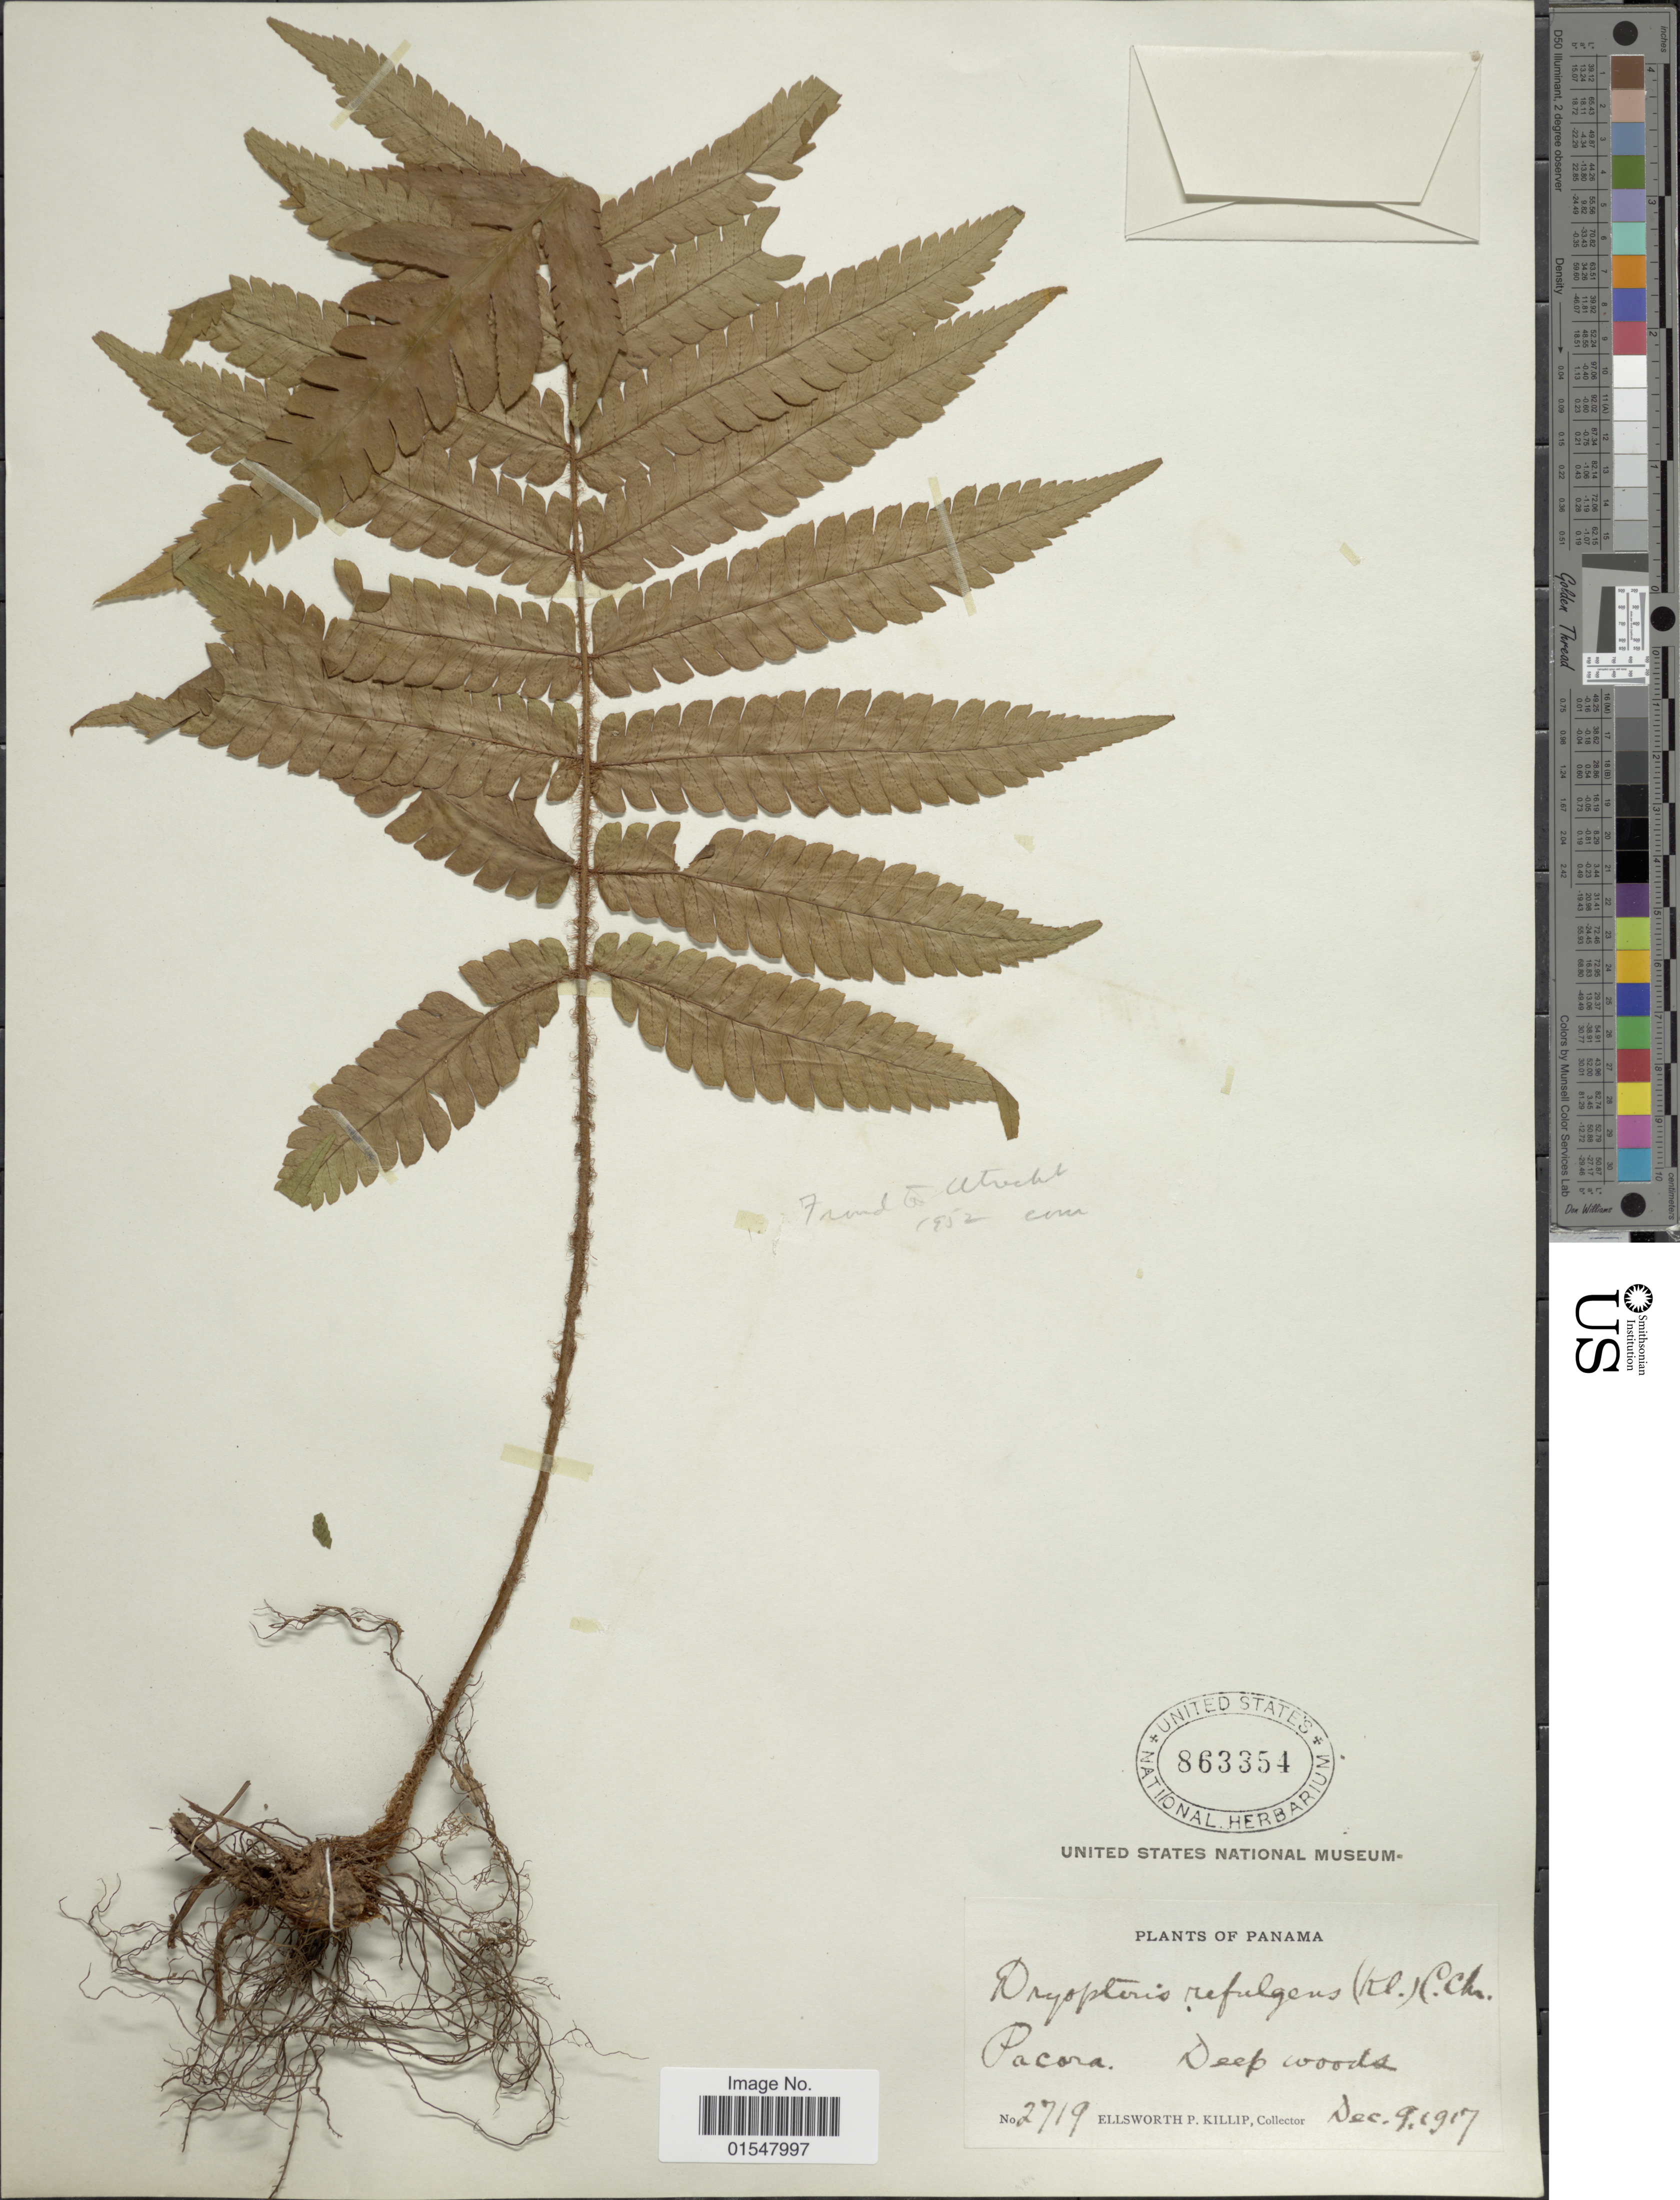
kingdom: Plantae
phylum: Tracheophyta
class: Polypodiopsida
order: Polypodiales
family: Dryopteridaceae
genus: Ctenitis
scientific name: Ctenitis refulgens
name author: (Mett.) Vareschi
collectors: E. P. Killip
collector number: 2719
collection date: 1917-12-09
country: Panama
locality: Pacora, deep woods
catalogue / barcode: US 863354